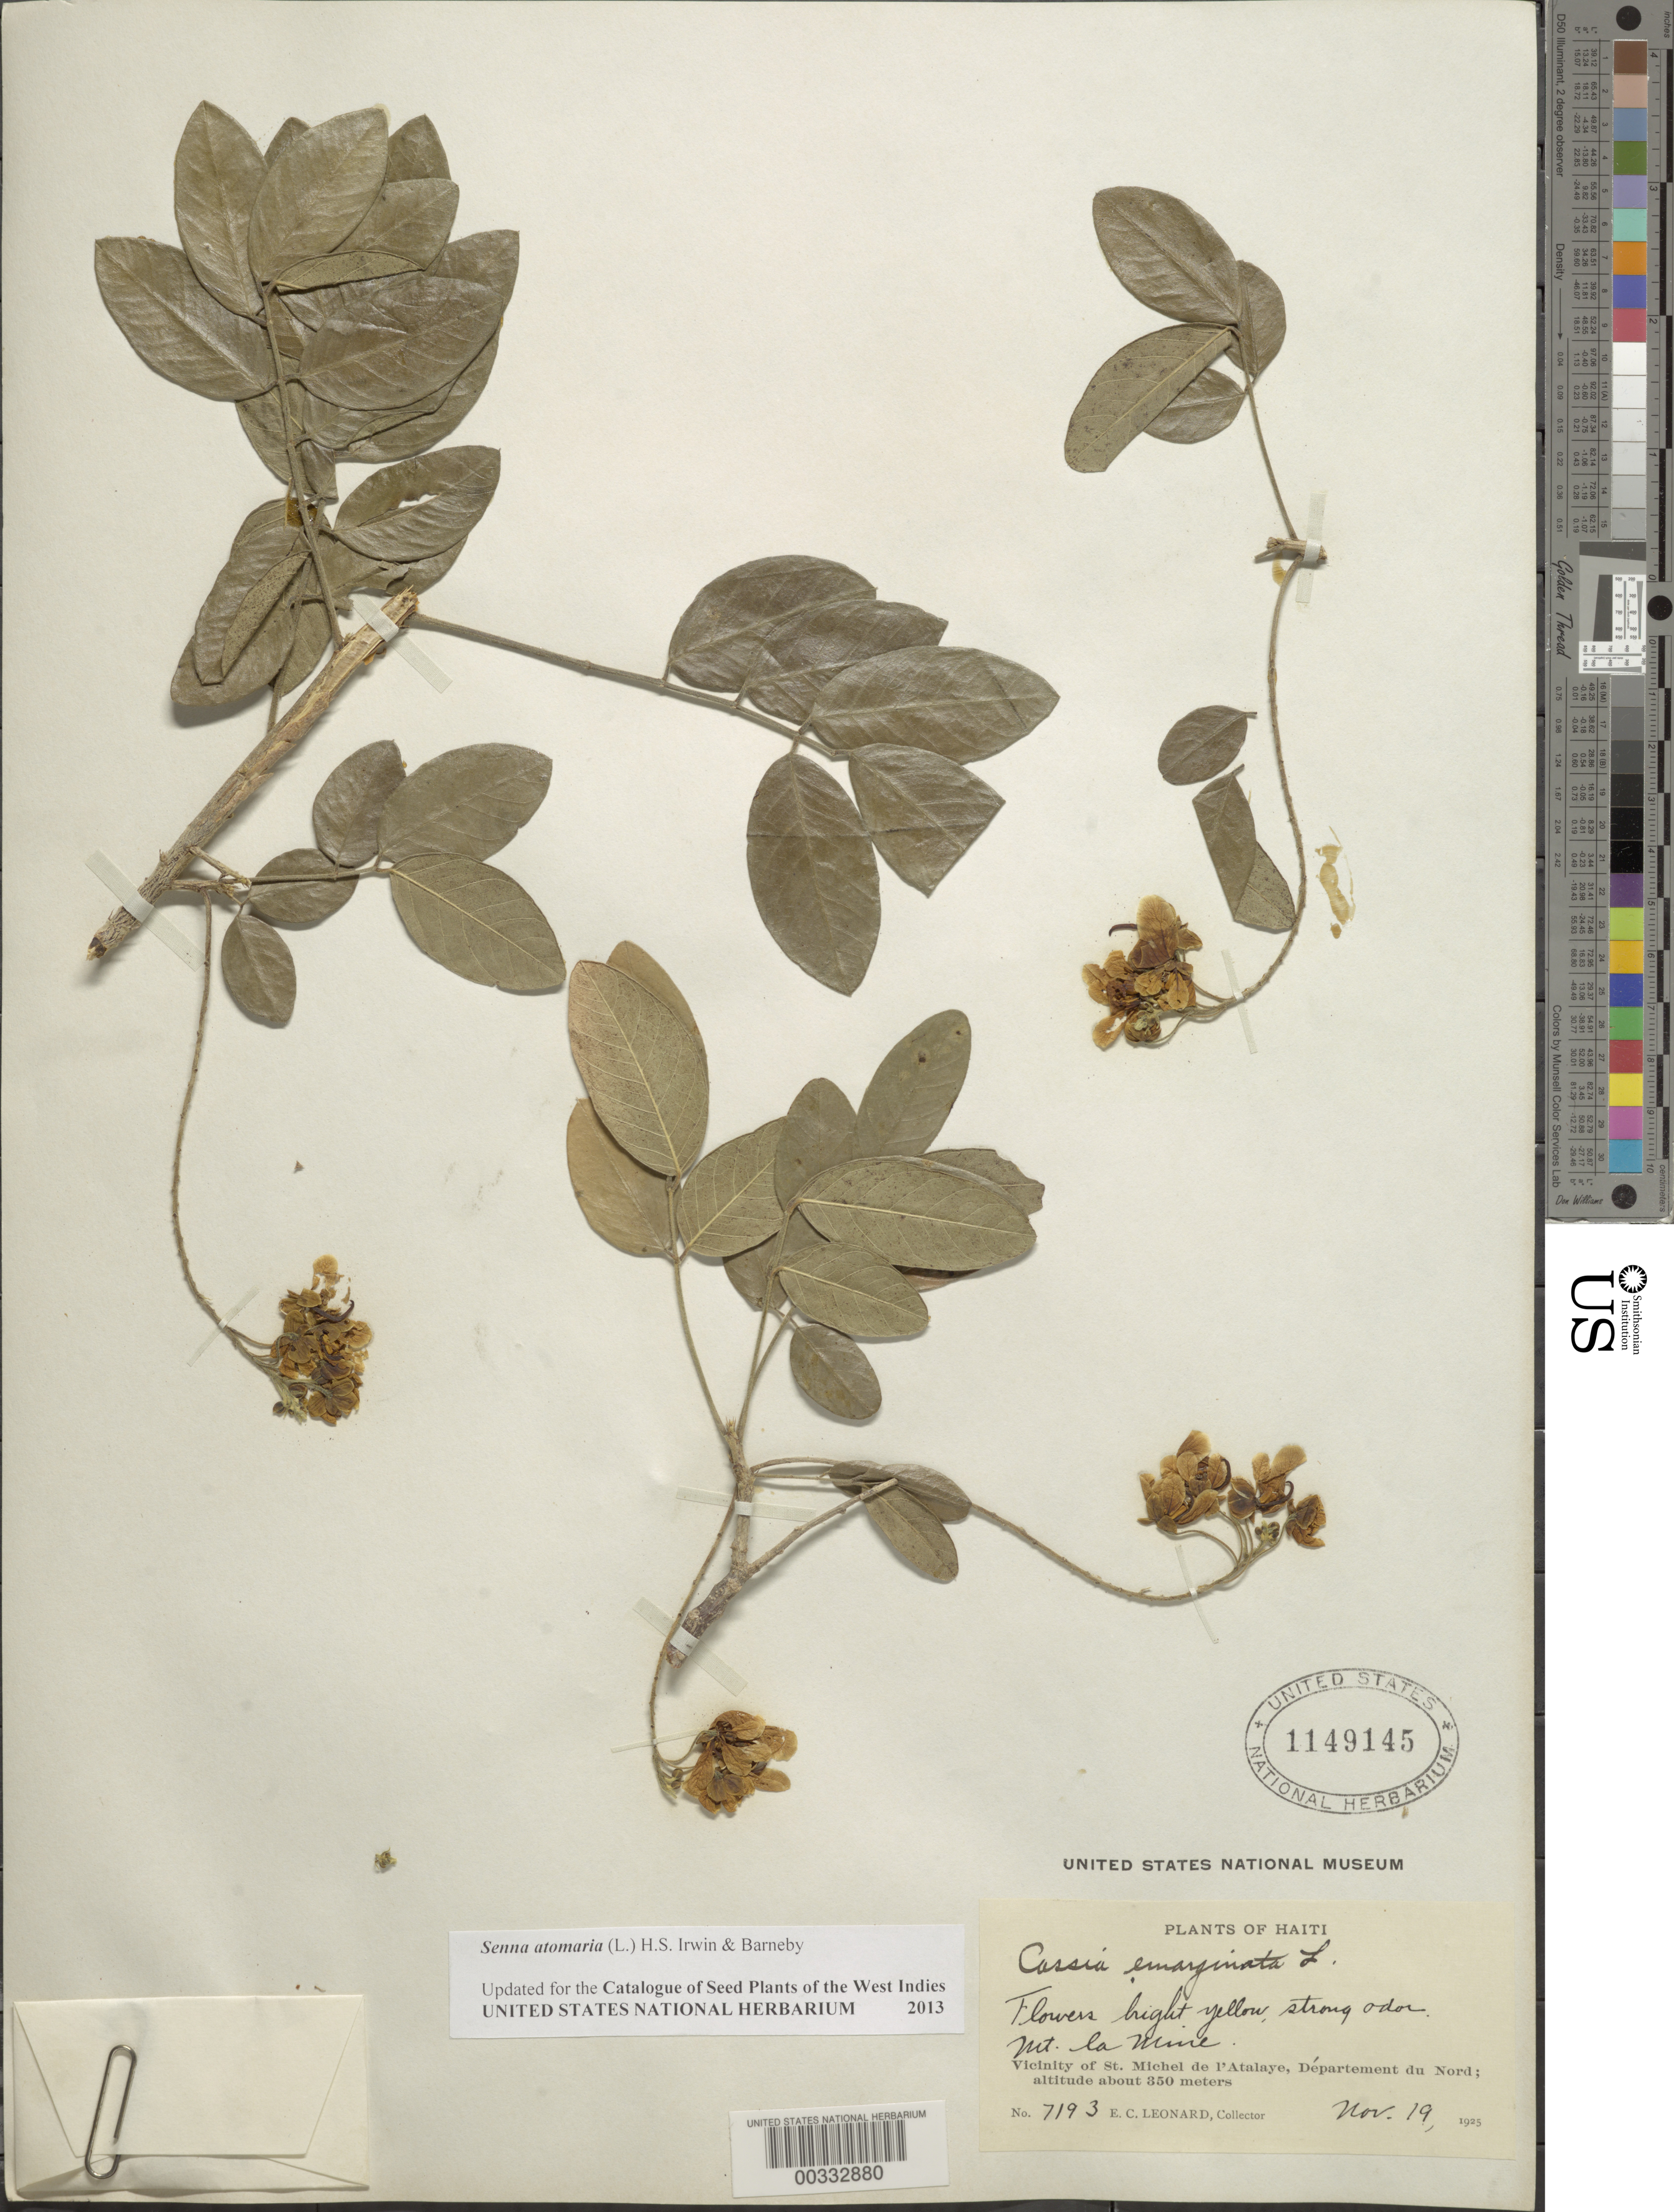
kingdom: Plantae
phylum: Tracheophyta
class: Magnoliopsida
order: Fabales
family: Fabaceae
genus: Senna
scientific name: Senna atomaria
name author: (L.) H.S. Irwin & Barneby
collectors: E. C. Leonard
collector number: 7193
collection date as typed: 19 Nov 1925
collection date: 1925-11-19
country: Haiti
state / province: Nord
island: Hispaniola Island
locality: Mt. la mine; vicinity of st. michel de l'atalaye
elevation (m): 350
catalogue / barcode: US 1149145